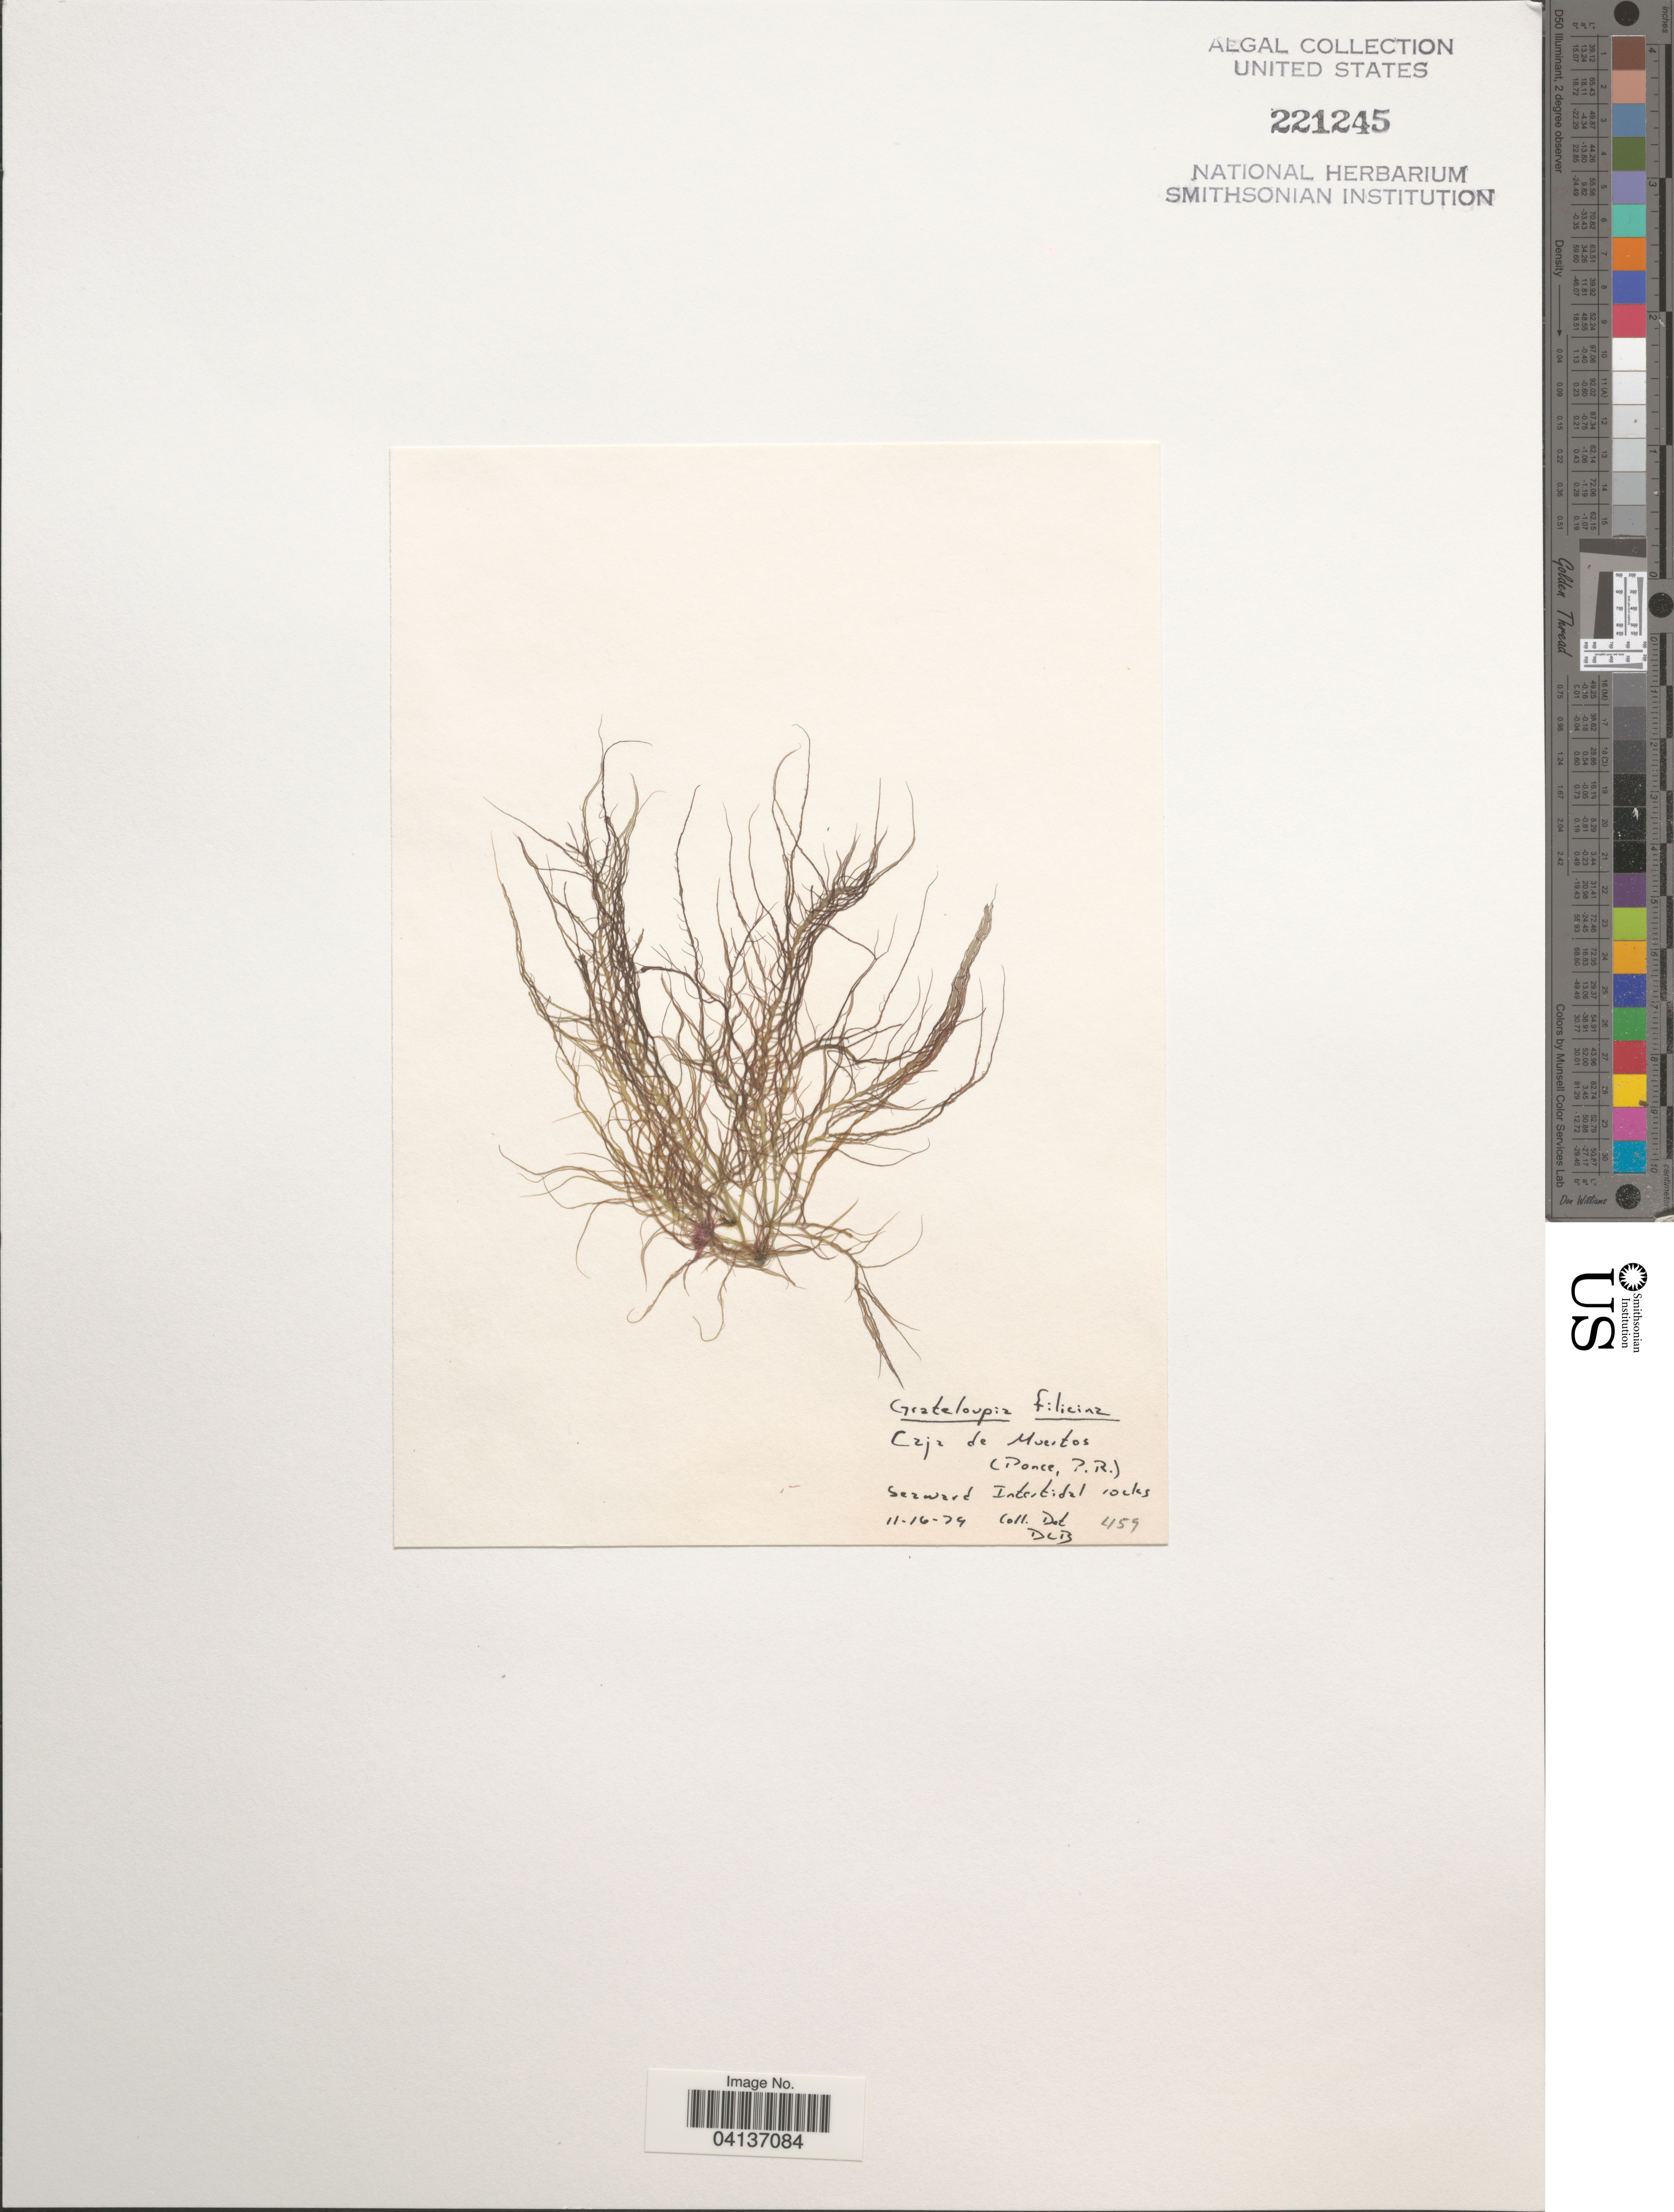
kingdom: Plantae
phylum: Rhodophyta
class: Florideophyceae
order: Halymeniales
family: Halymeniaceae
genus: Grateloupia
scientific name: Grateloupia filicina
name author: (J.V.Lamouroux) C. Agardh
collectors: D. L. B.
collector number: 459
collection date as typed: Transcribed d/m/y: 16/11/79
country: Puerto Rico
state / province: Ponce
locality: Caja de Muertos.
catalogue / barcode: US 221245